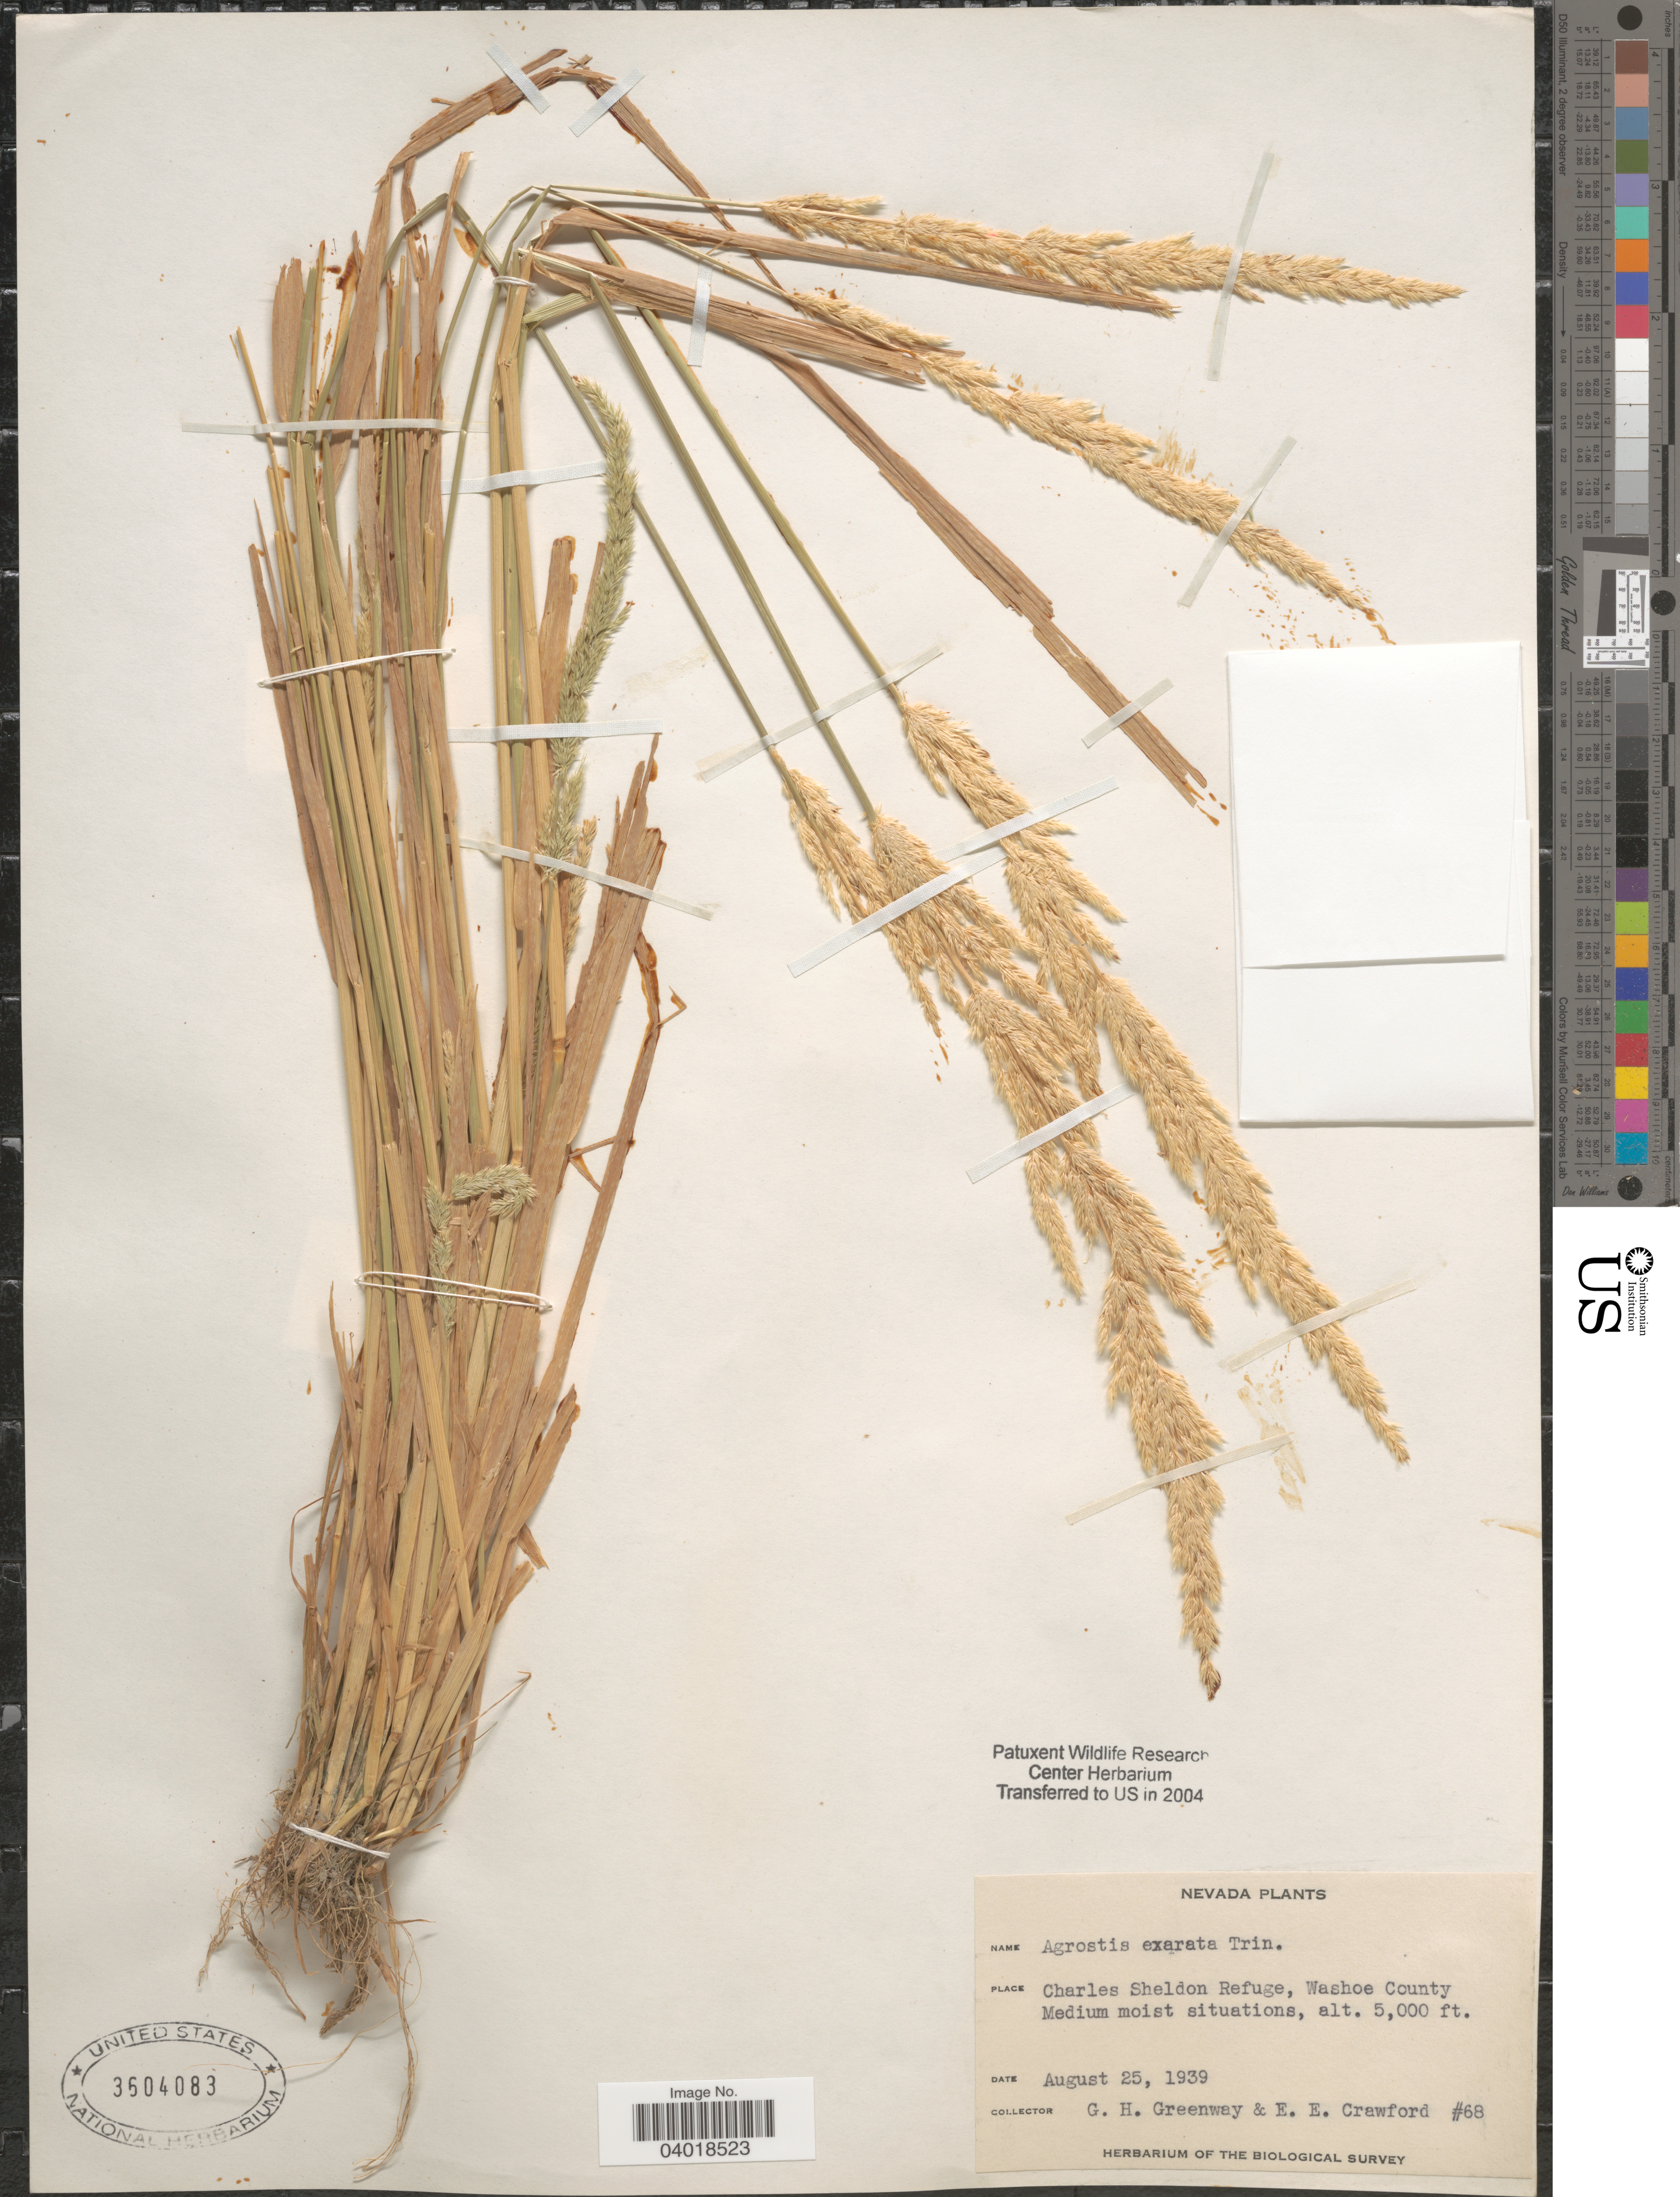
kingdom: Plantae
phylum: Tracheophyta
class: Liliopsida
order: Poales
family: Poaceae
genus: Agrostis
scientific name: Agrostis exarata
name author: Trin.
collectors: G. Greenway & E. Crawford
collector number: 68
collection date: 1939-08-25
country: United States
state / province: Nevada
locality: Charles Sheldon Refuge, Washoe County.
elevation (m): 1524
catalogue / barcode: US 3604083